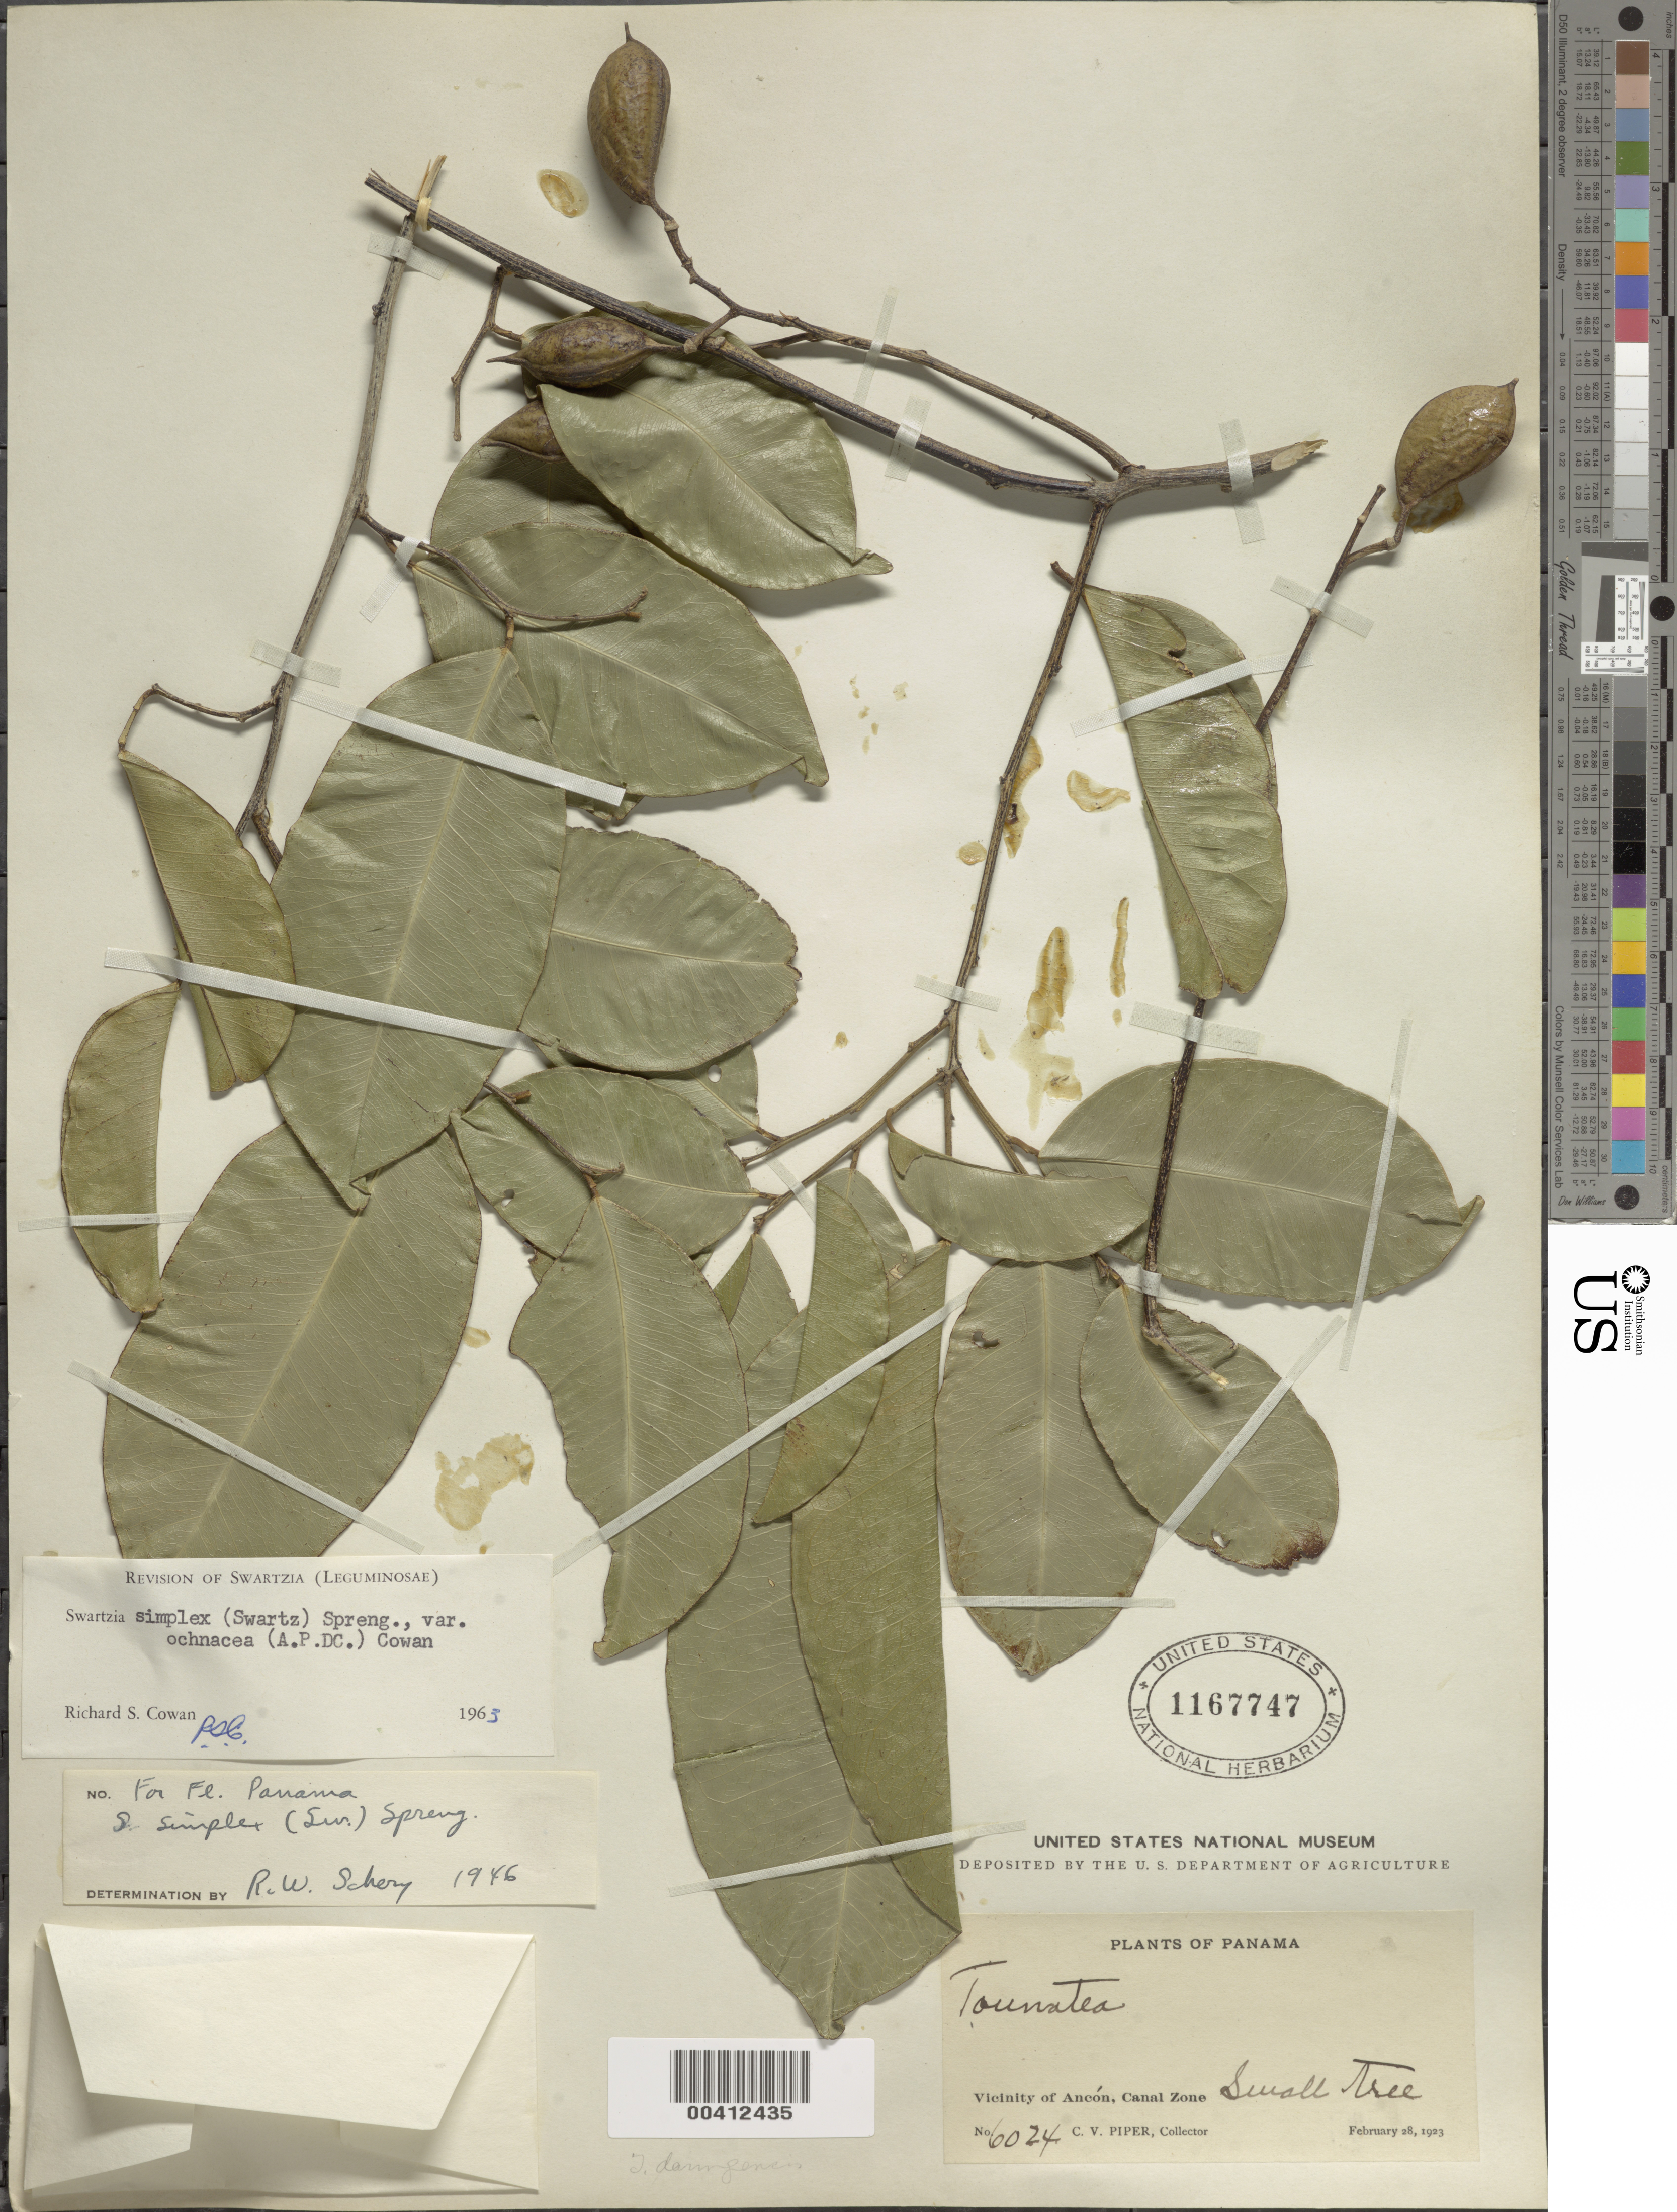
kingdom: Plantae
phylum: Tracheophyta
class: Magnoliopsida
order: Fabales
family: Fabaceae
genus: Swartzia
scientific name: Swartzia simplex var. ochnacea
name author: (DC.) R.S. Cowan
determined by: Cowan, R. S.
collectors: C. V. Piper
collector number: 6024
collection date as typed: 28 Feb 1923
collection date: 1923-02-28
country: Panama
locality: Vicinity of Ancon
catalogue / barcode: US 1167747